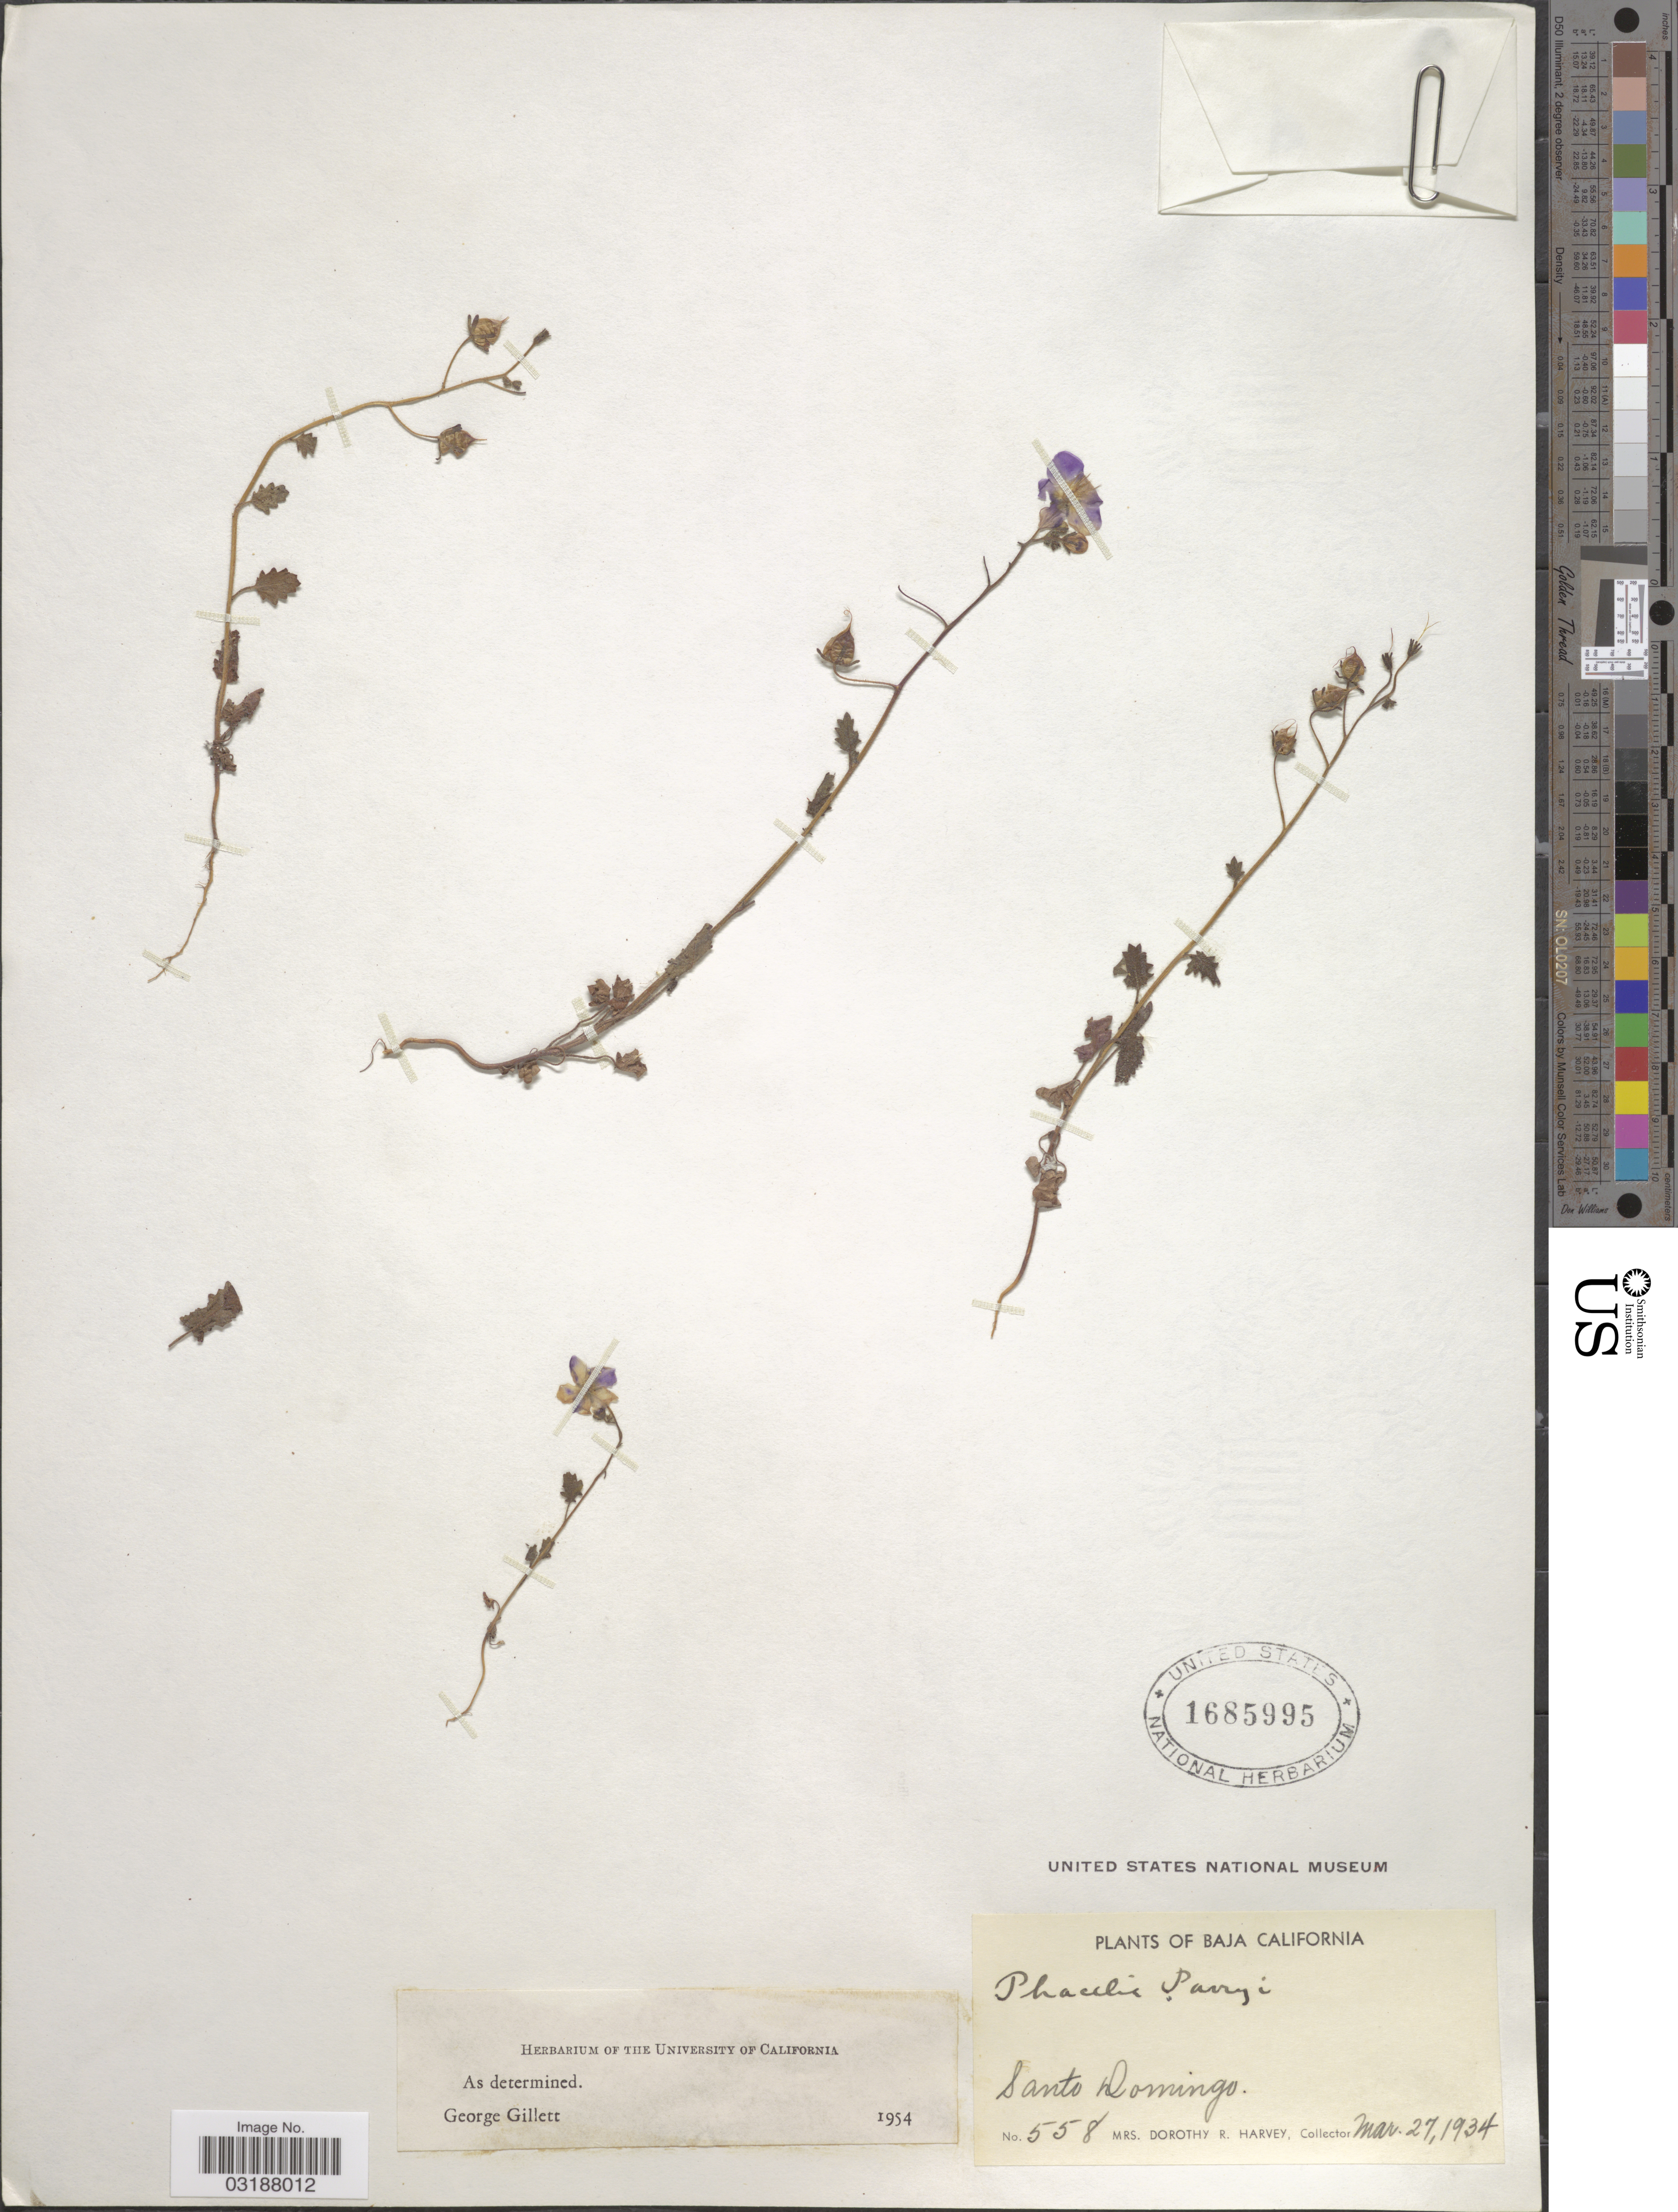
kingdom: Plantae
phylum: Tracheophyta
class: Magnoliopsida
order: Boraginales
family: Hydrophyllaceae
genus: Phacelia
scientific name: Phacelia parryi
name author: Torr. in Emory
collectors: Harvey, Mrs. D. R.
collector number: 558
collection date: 1934-03-27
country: Mexico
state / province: Baja California Sur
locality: Santo Domingo.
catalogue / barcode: US 1685995